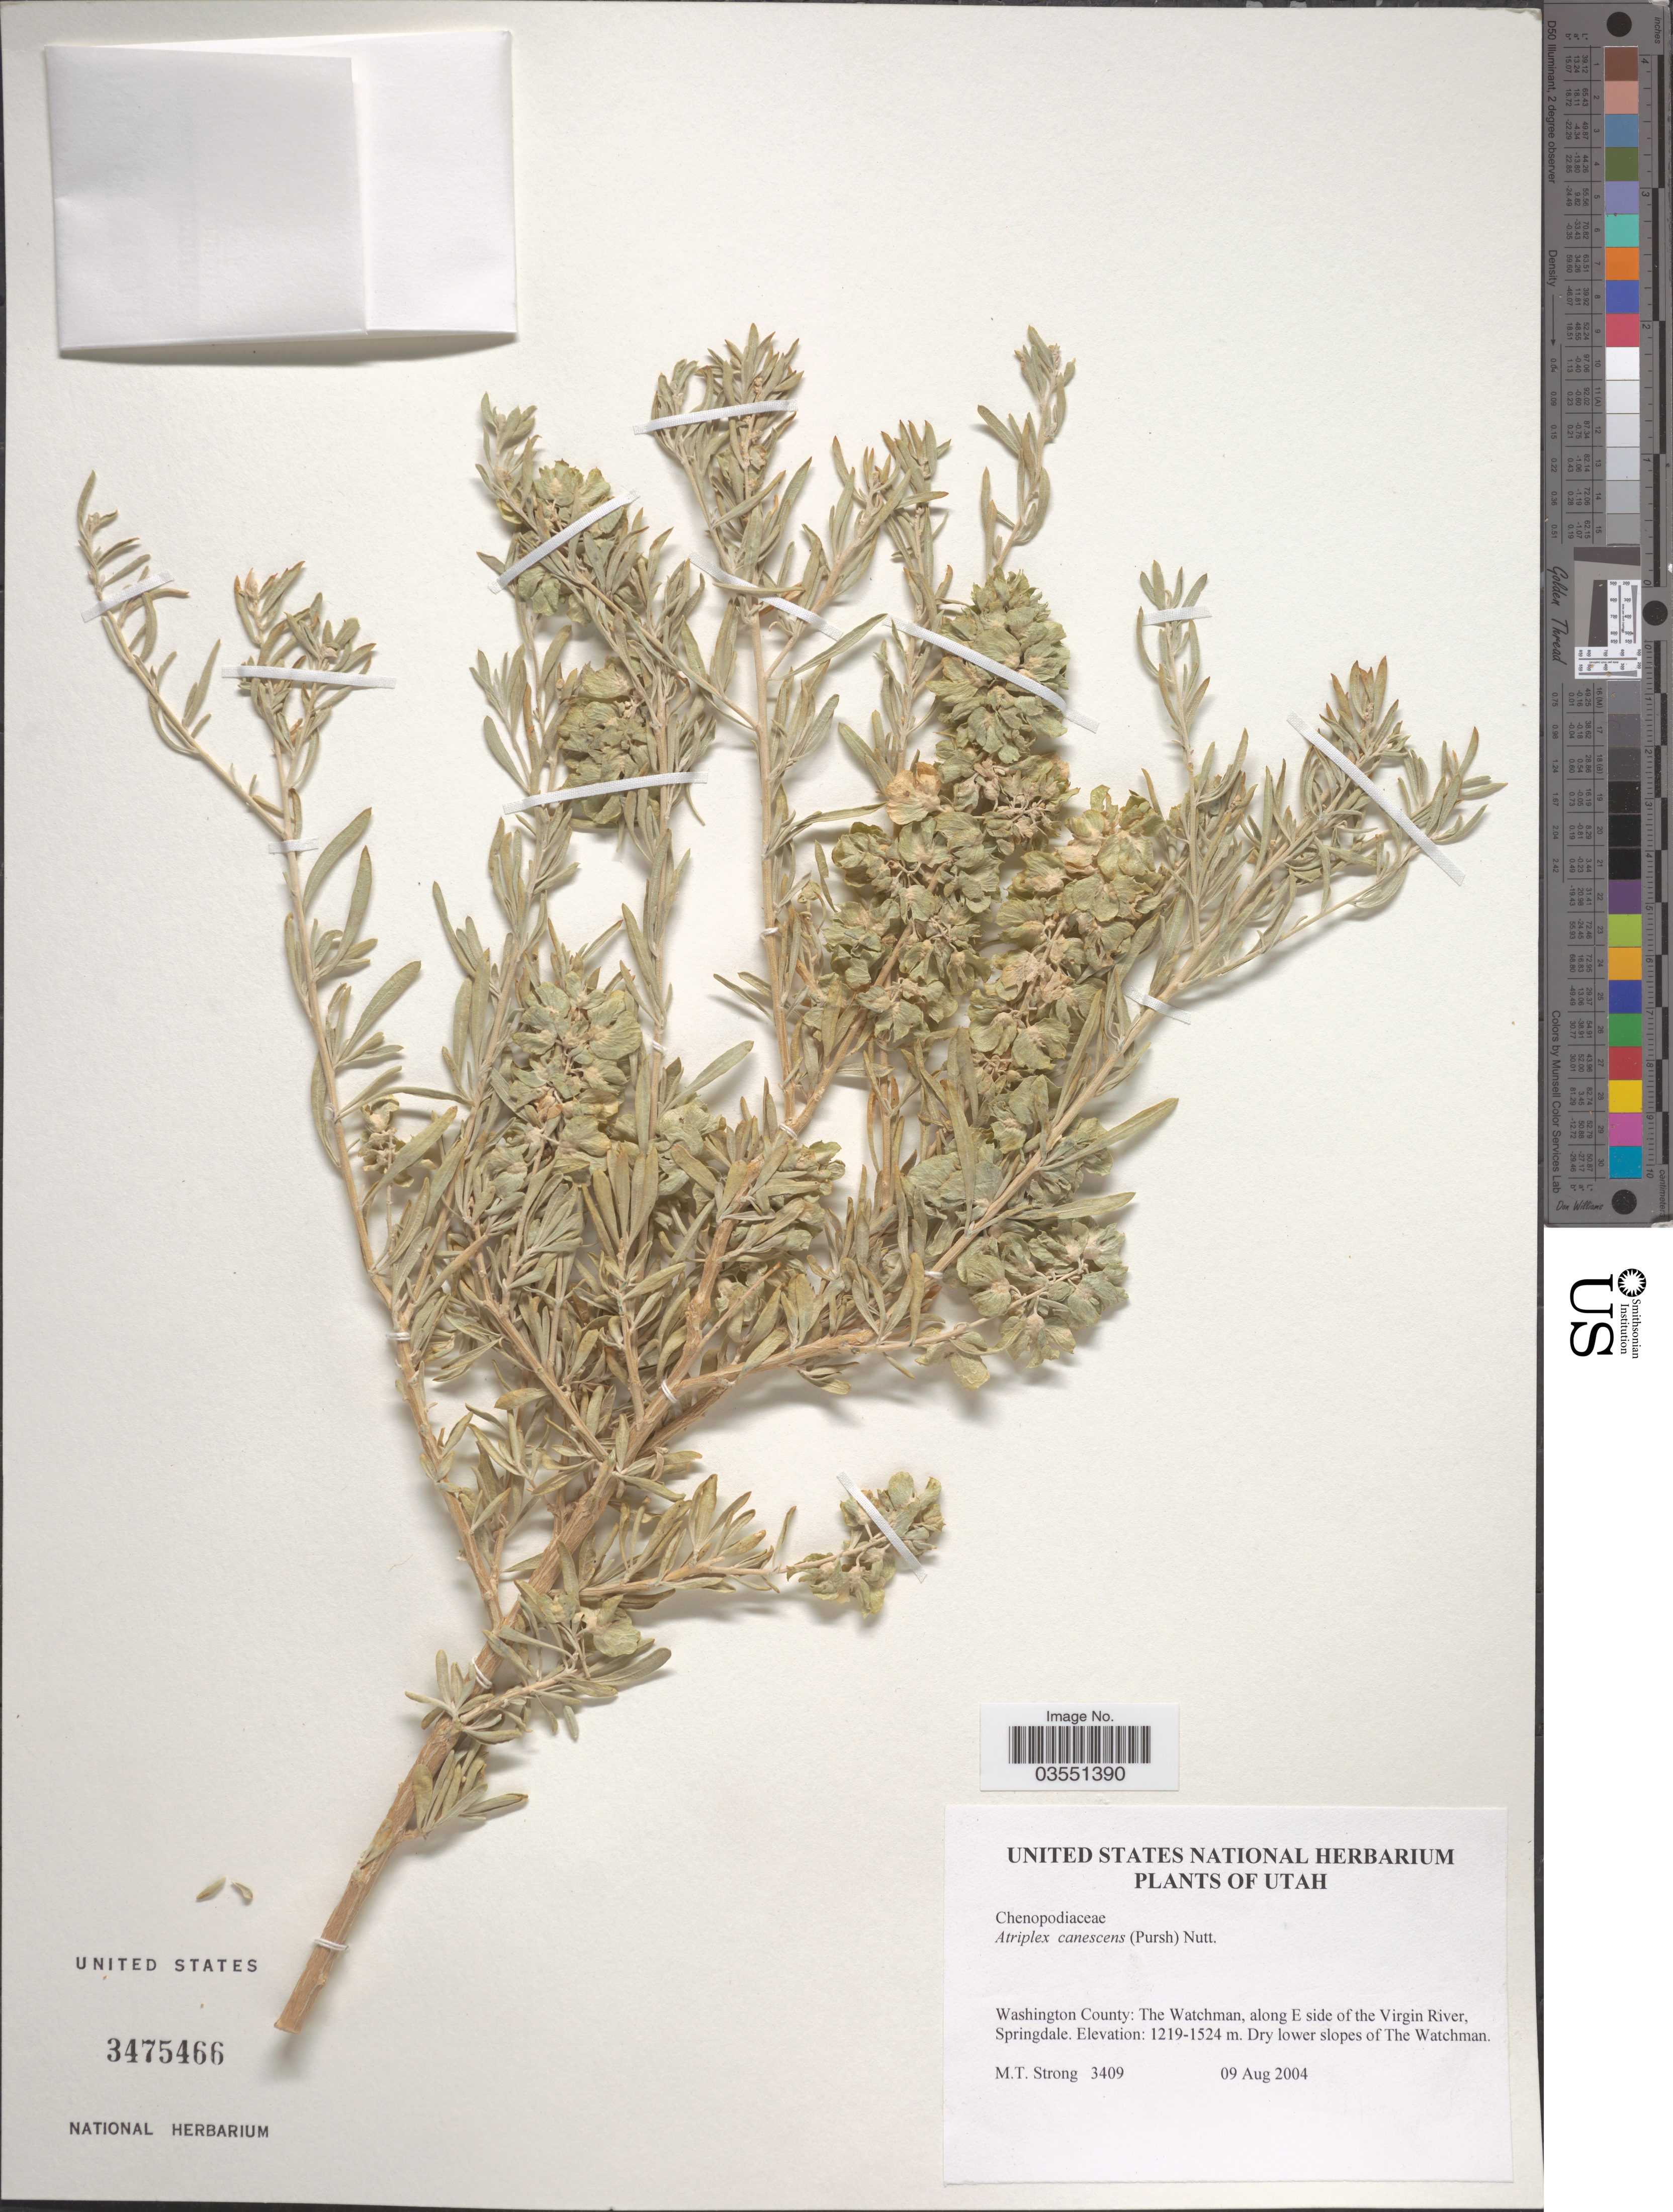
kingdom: Plantae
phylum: Tracheophyta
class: Magnoliopsida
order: Caryophyllales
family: Amaranthaceae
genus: Atriplex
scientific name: Atriplex canescens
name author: (Pursh) Nutt.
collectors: M. T. Strong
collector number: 3409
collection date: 2004-08-09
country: United States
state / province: Utah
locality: Washington County: The Watchman, along E side of the Virgin River, Springdale. Dry lower slopes of The Watchman.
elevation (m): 1219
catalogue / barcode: US 3475466